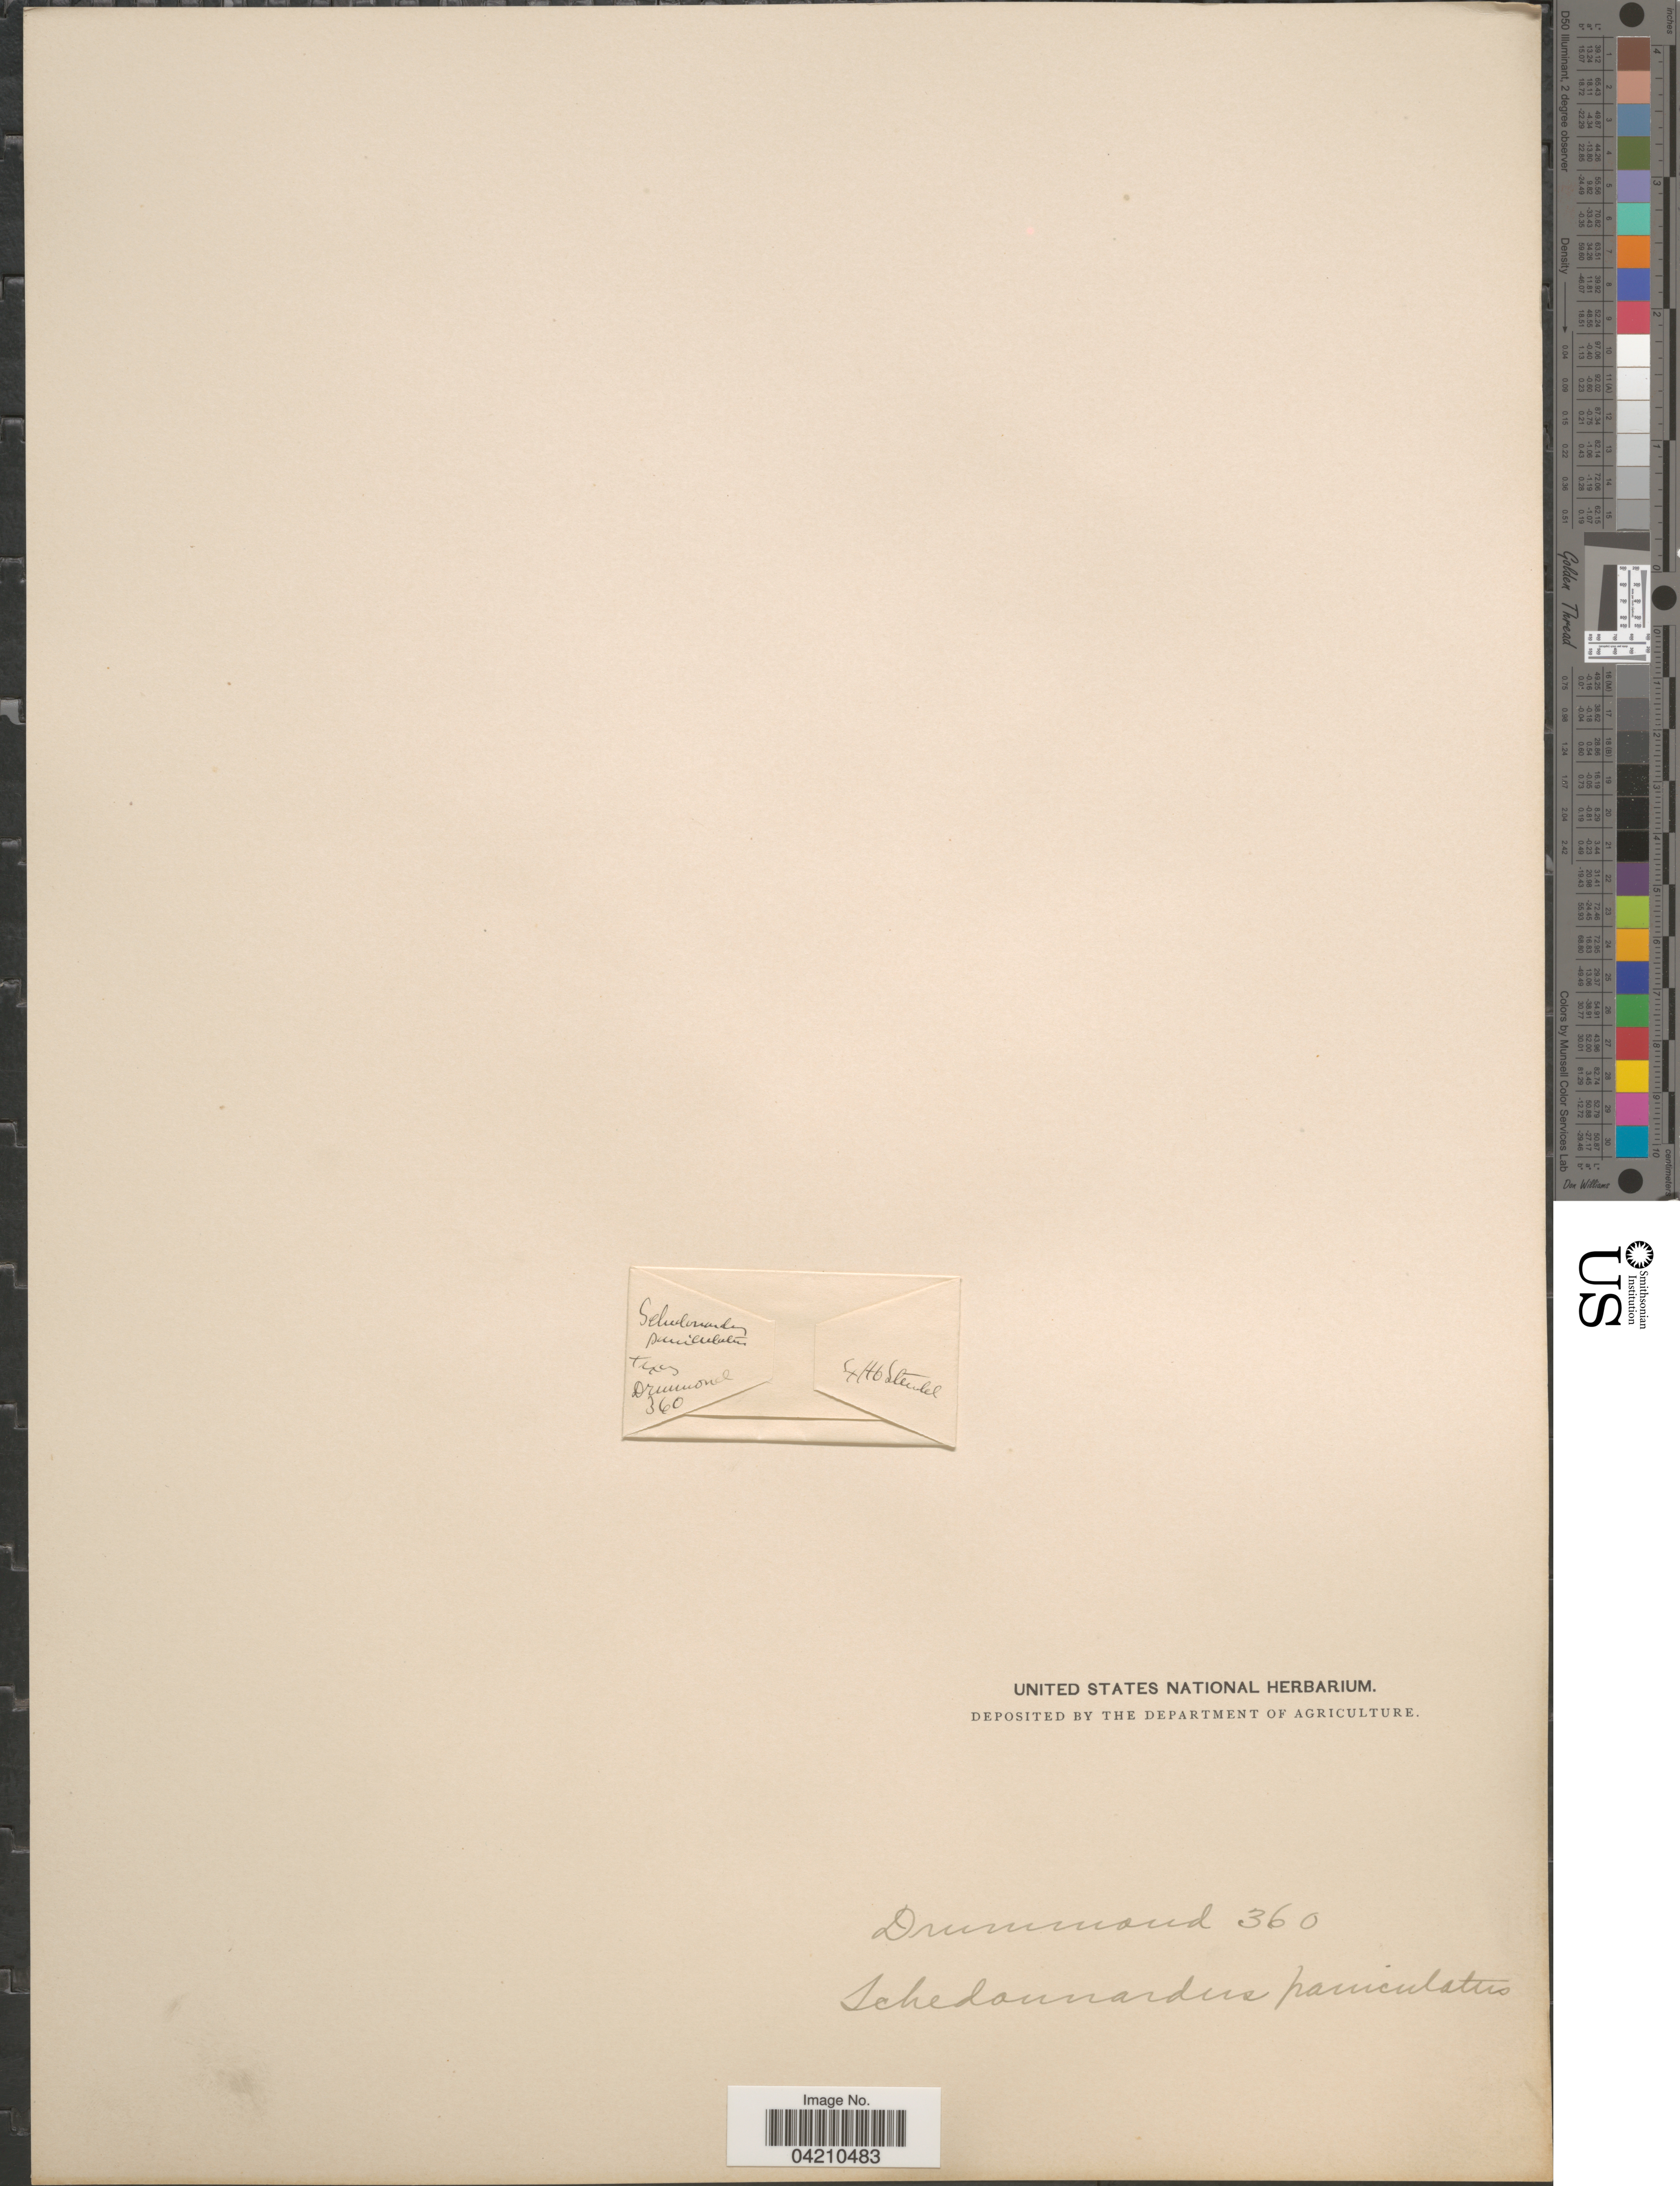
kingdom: Plantae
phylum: Tracheophyta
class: Liliopsida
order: Poales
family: Poaceae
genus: Muhlenbergia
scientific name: Muhlenbergia paniculata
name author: (Nutt.) Columbus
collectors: -. Drummond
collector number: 360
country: United States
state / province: Texas